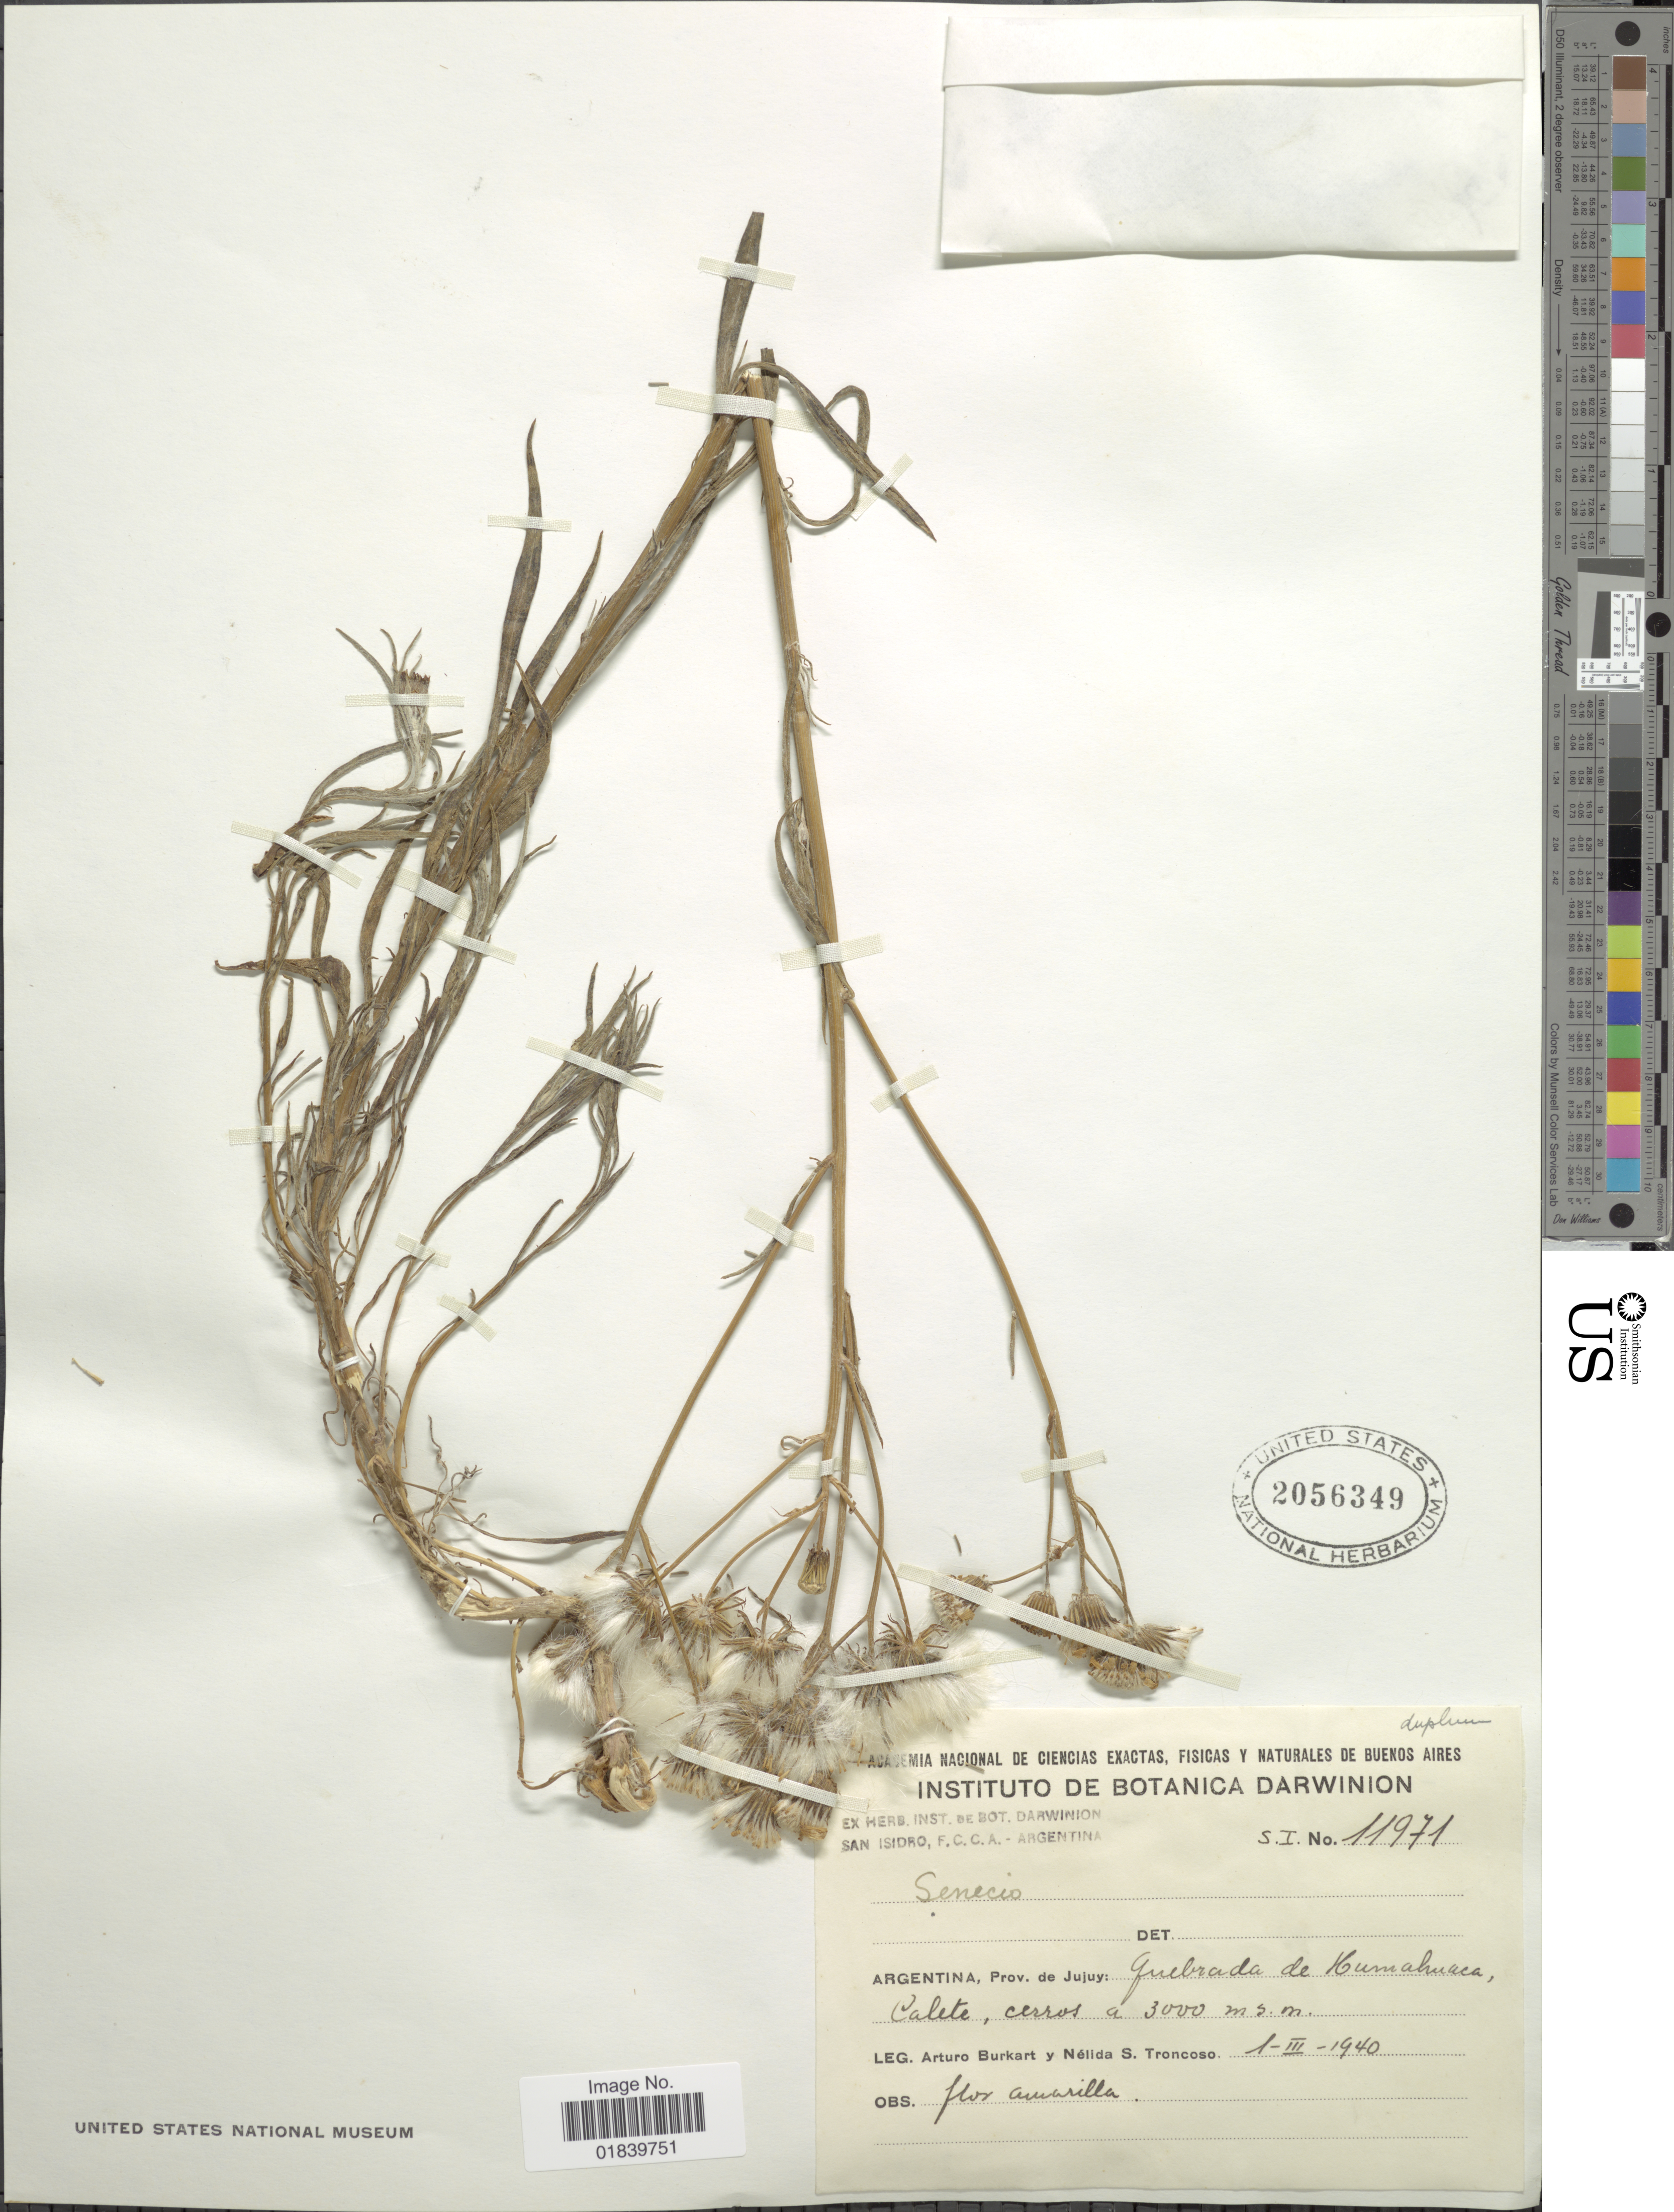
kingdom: Plantae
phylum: Tracheophyta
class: Magnoliopsida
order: Asterales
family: Asteraceae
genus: Senecio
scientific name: Senecio sp.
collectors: A. E. Burkart & N. S. Troncoso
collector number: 11971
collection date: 1940-03-01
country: Argentina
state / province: Jujuy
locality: Argentina, Prov. de Jujuy. de Jujuy: Quebrada de Humahuaca, Calete.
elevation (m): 3000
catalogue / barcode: US 2056349